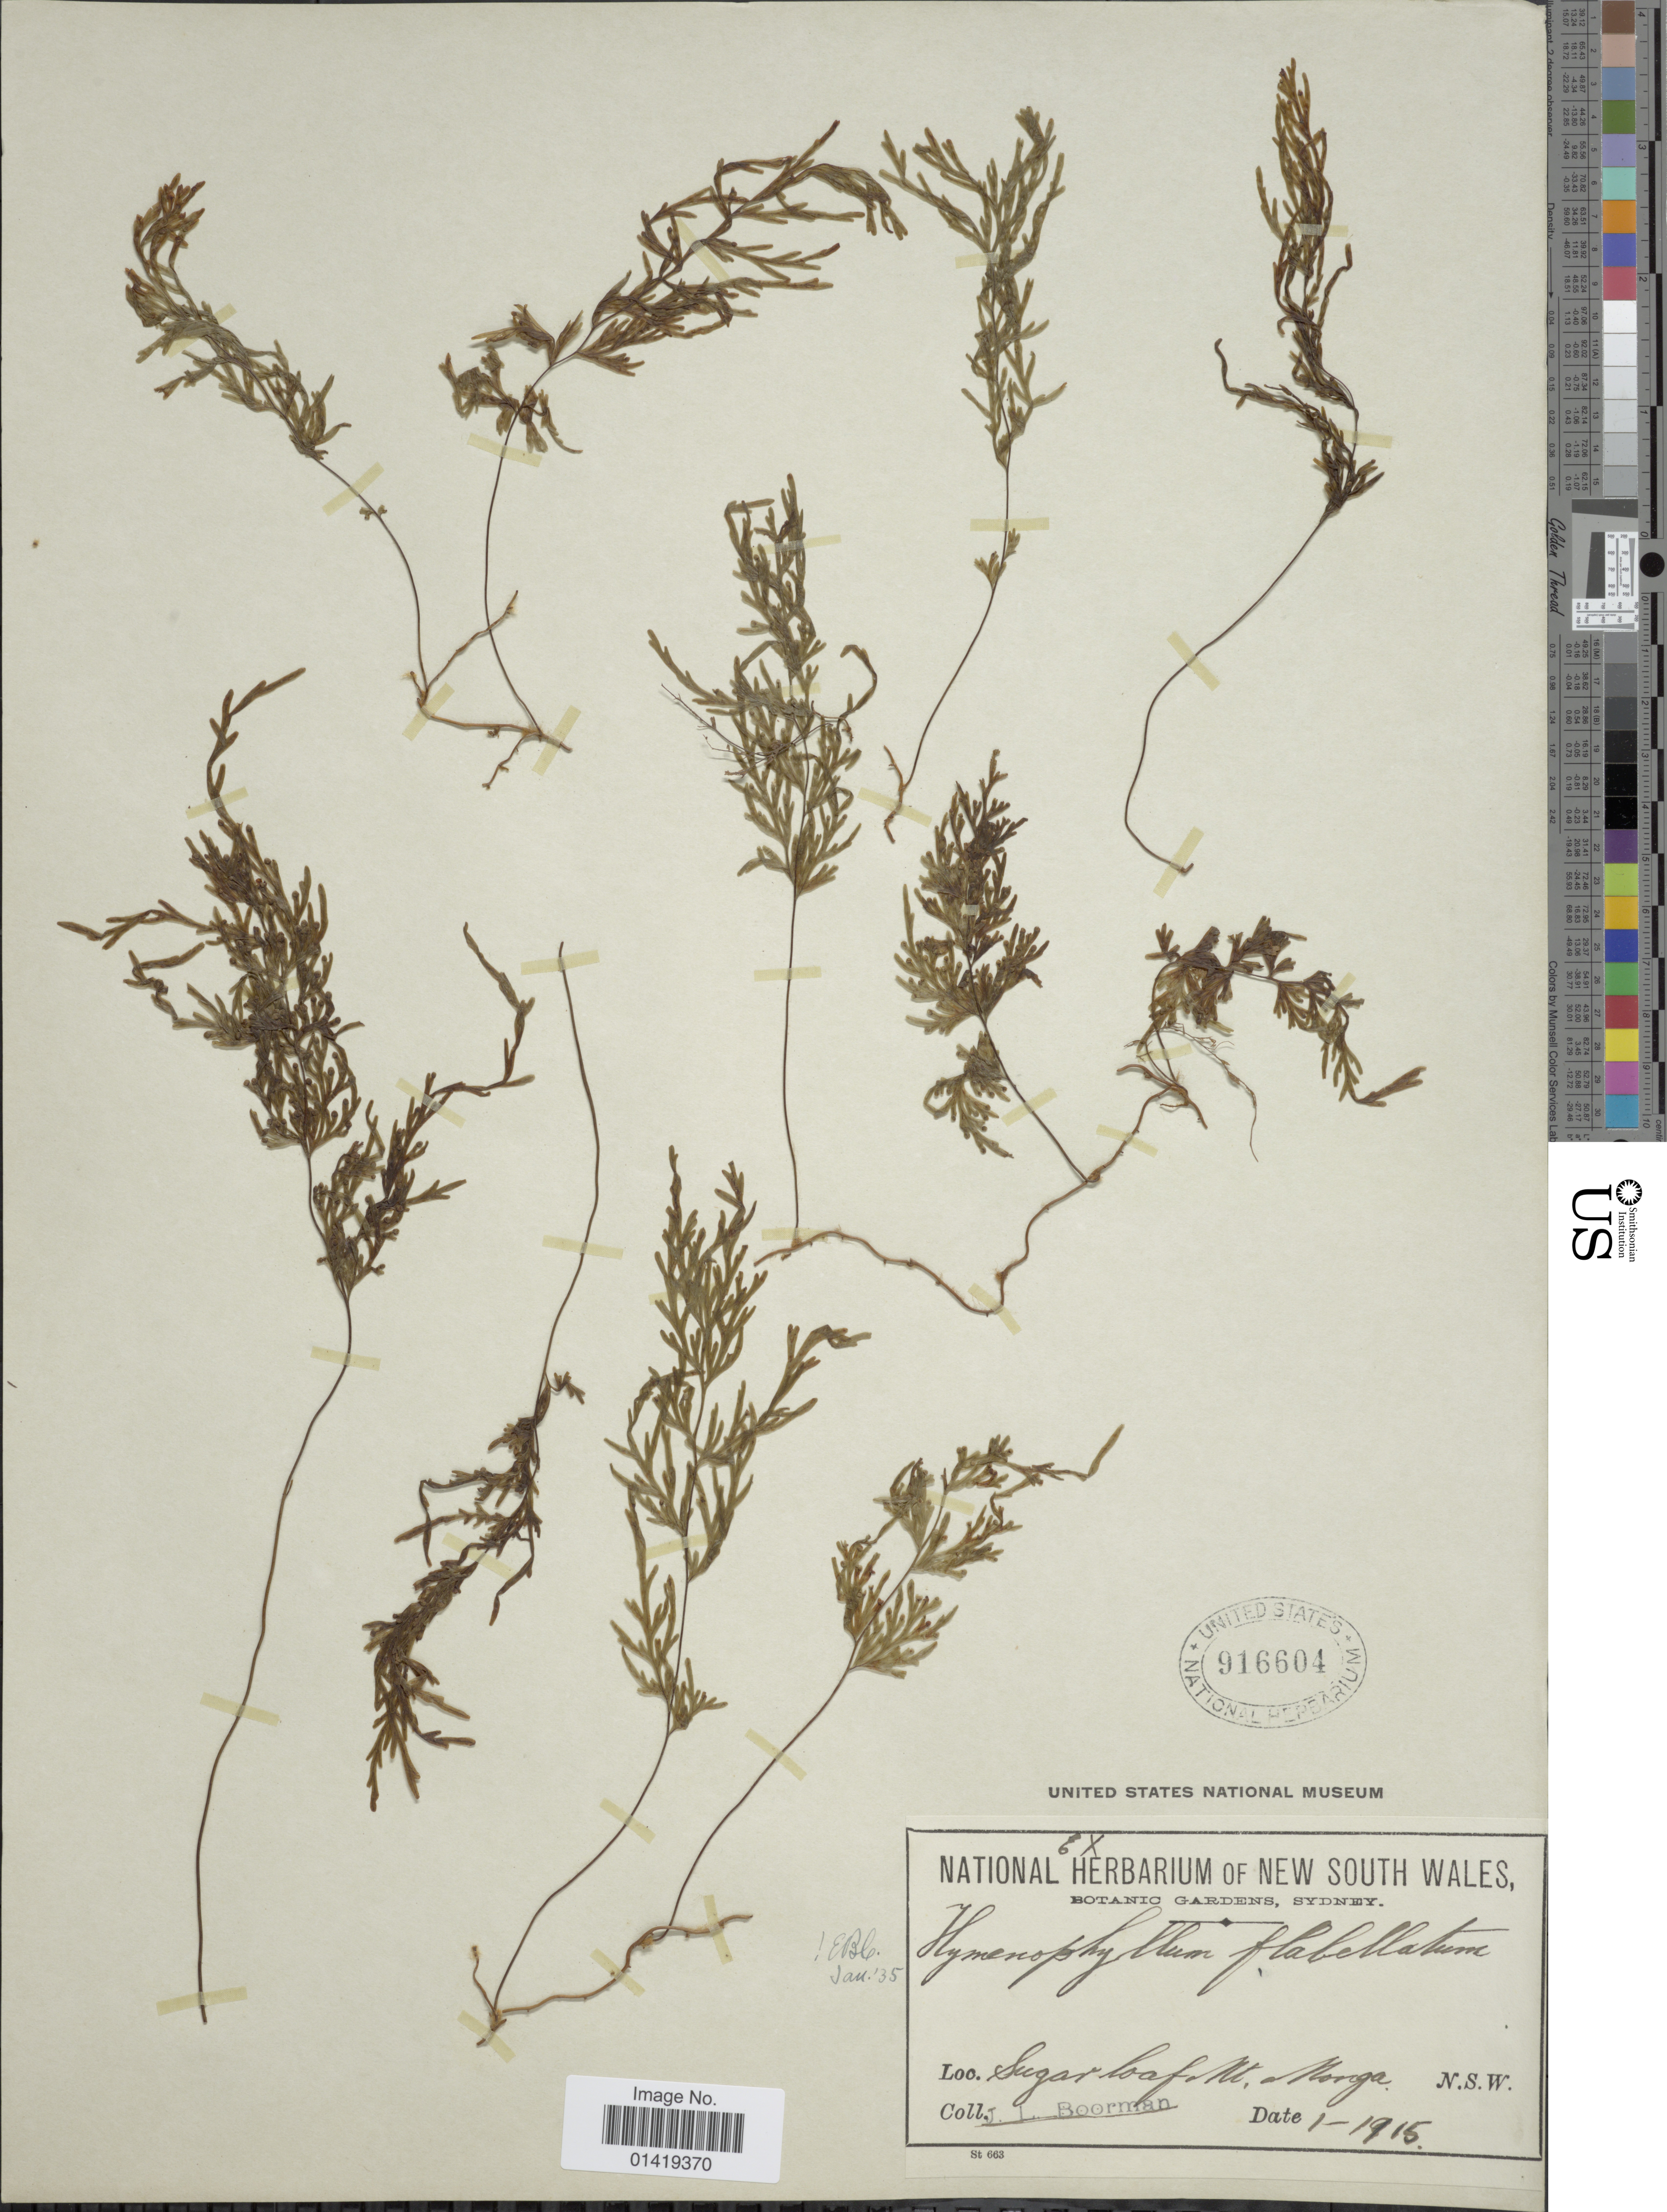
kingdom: Plantae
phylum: Tracheophyta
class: Polypodiopsida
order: Hymenophyllales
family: Hymenophyllaceae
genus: Hymenophyllum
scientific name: Hymenophyllum flabellatum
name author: Labill.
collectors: J. Boorman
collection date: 1915-01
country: Australia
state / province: New South Wales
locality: Sugar loaf Mt. Monga, NSW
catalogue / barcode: US 916604